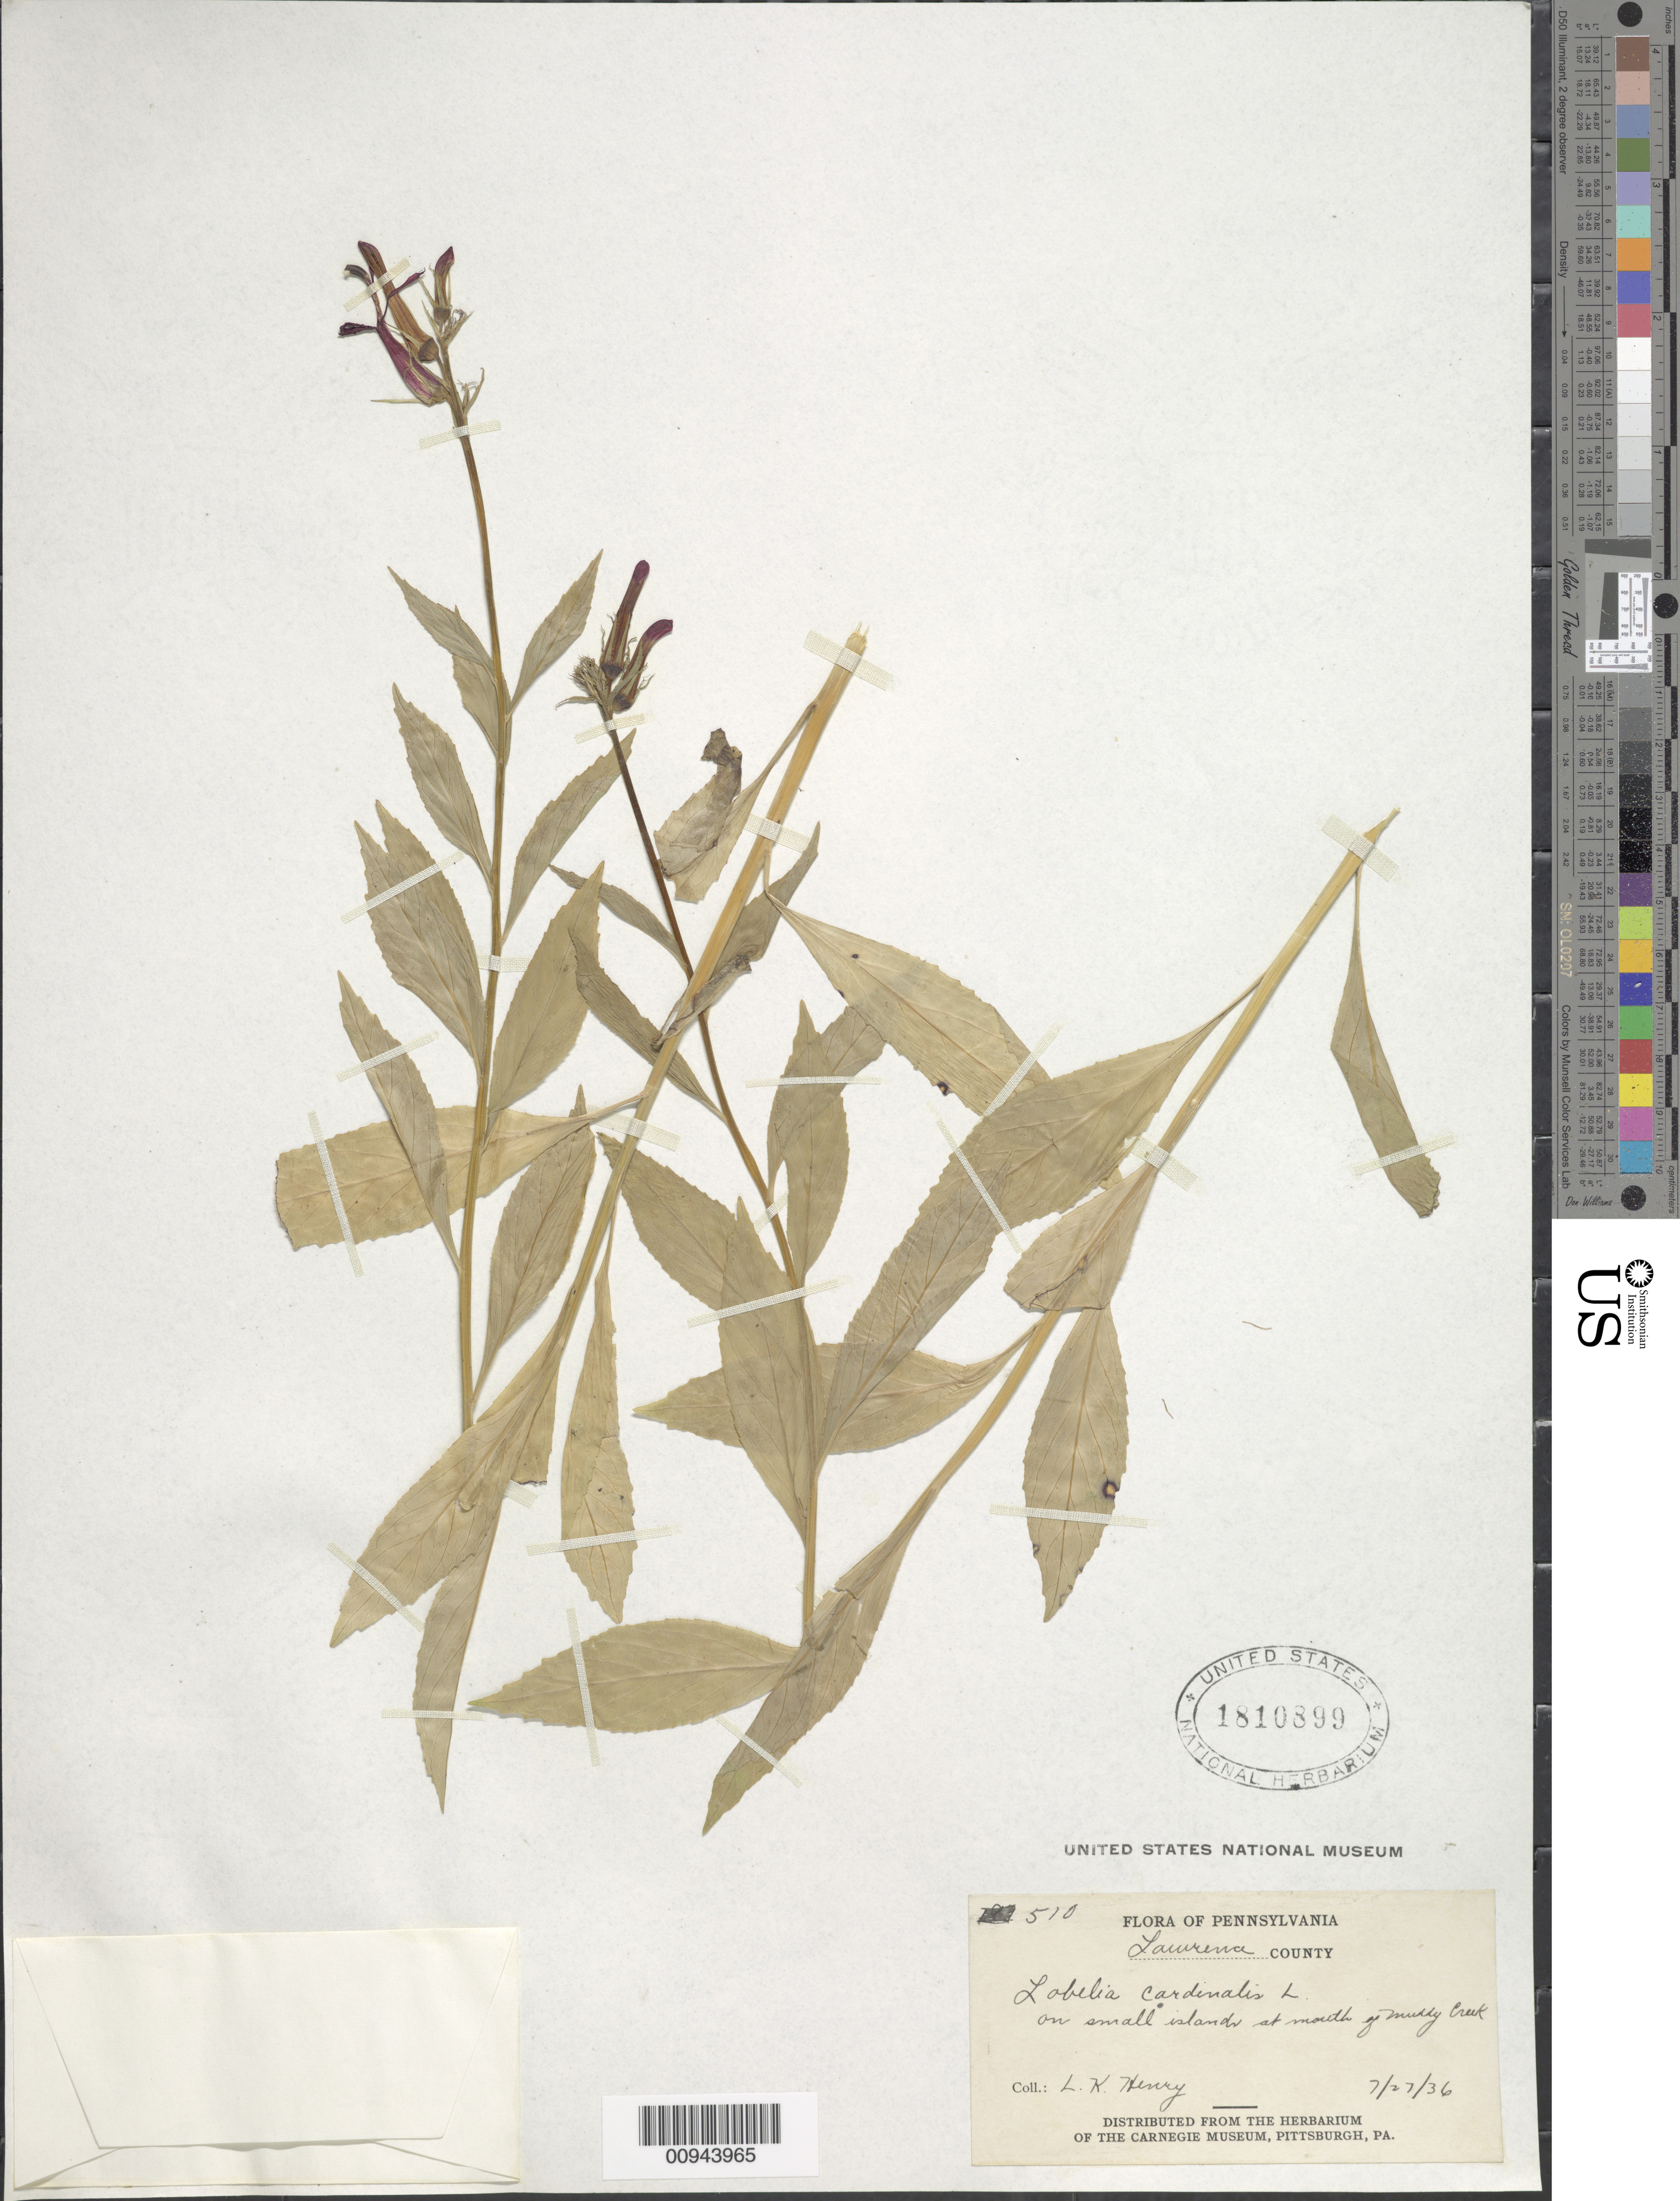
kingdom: Plantae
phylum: Tracheophyta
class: Magnoliopsida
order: Asterales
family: Campanulaceae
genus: Lobelia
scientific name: Lobelia cardinalis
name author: L.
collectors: L. K. Henry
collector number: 510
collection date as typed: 7/27/36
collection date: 1936-07-27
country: United States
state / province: Pennsylvania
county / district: Laurena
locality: mouth of Muddy Creek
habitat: on small island at mouth of creek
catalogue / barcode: US 1810899